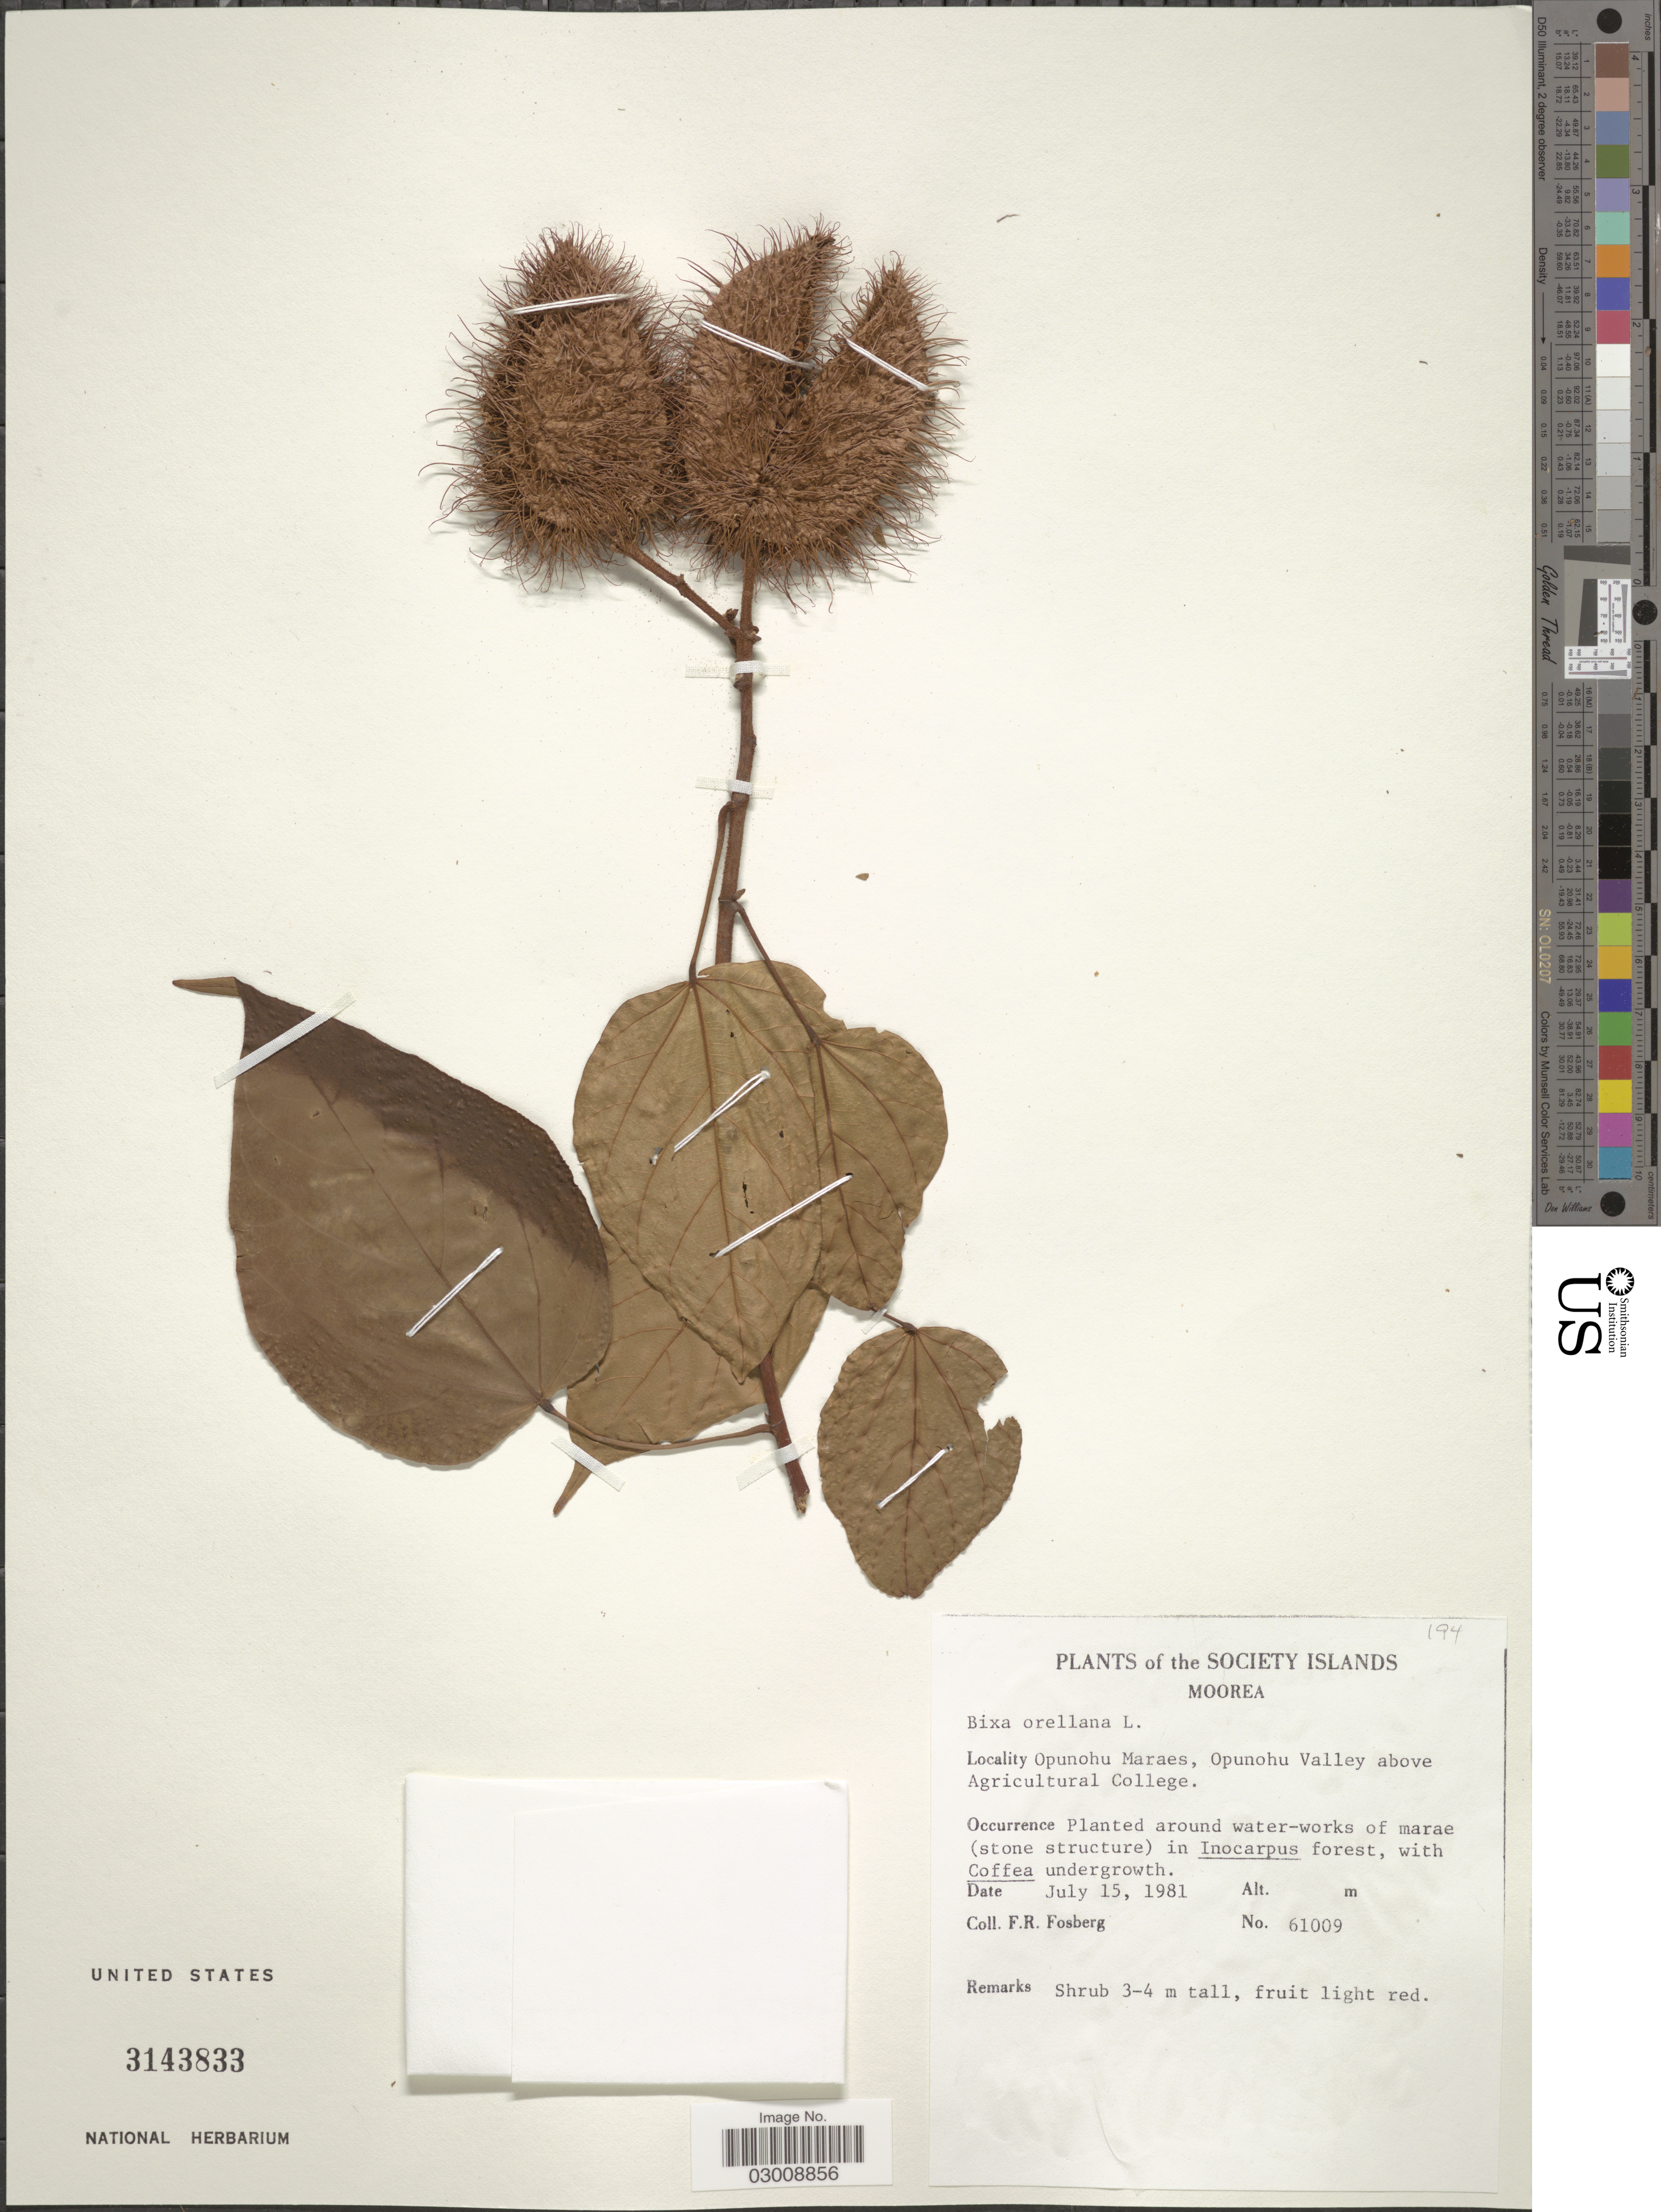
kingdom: Plantae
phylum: Tracheophyta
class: Magnoliopsida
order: Malvales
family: Bixaceae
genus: Bixa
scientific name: Bixa orellana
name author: L.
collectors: F. R. Fosberg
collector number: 61009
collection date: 1981-07-15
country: French Polynesia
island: Moorea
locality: The Society Islands. Moorea. Opunohu Maraes, Opunohu Valley above Agricultural College.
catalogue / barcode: US 3143833